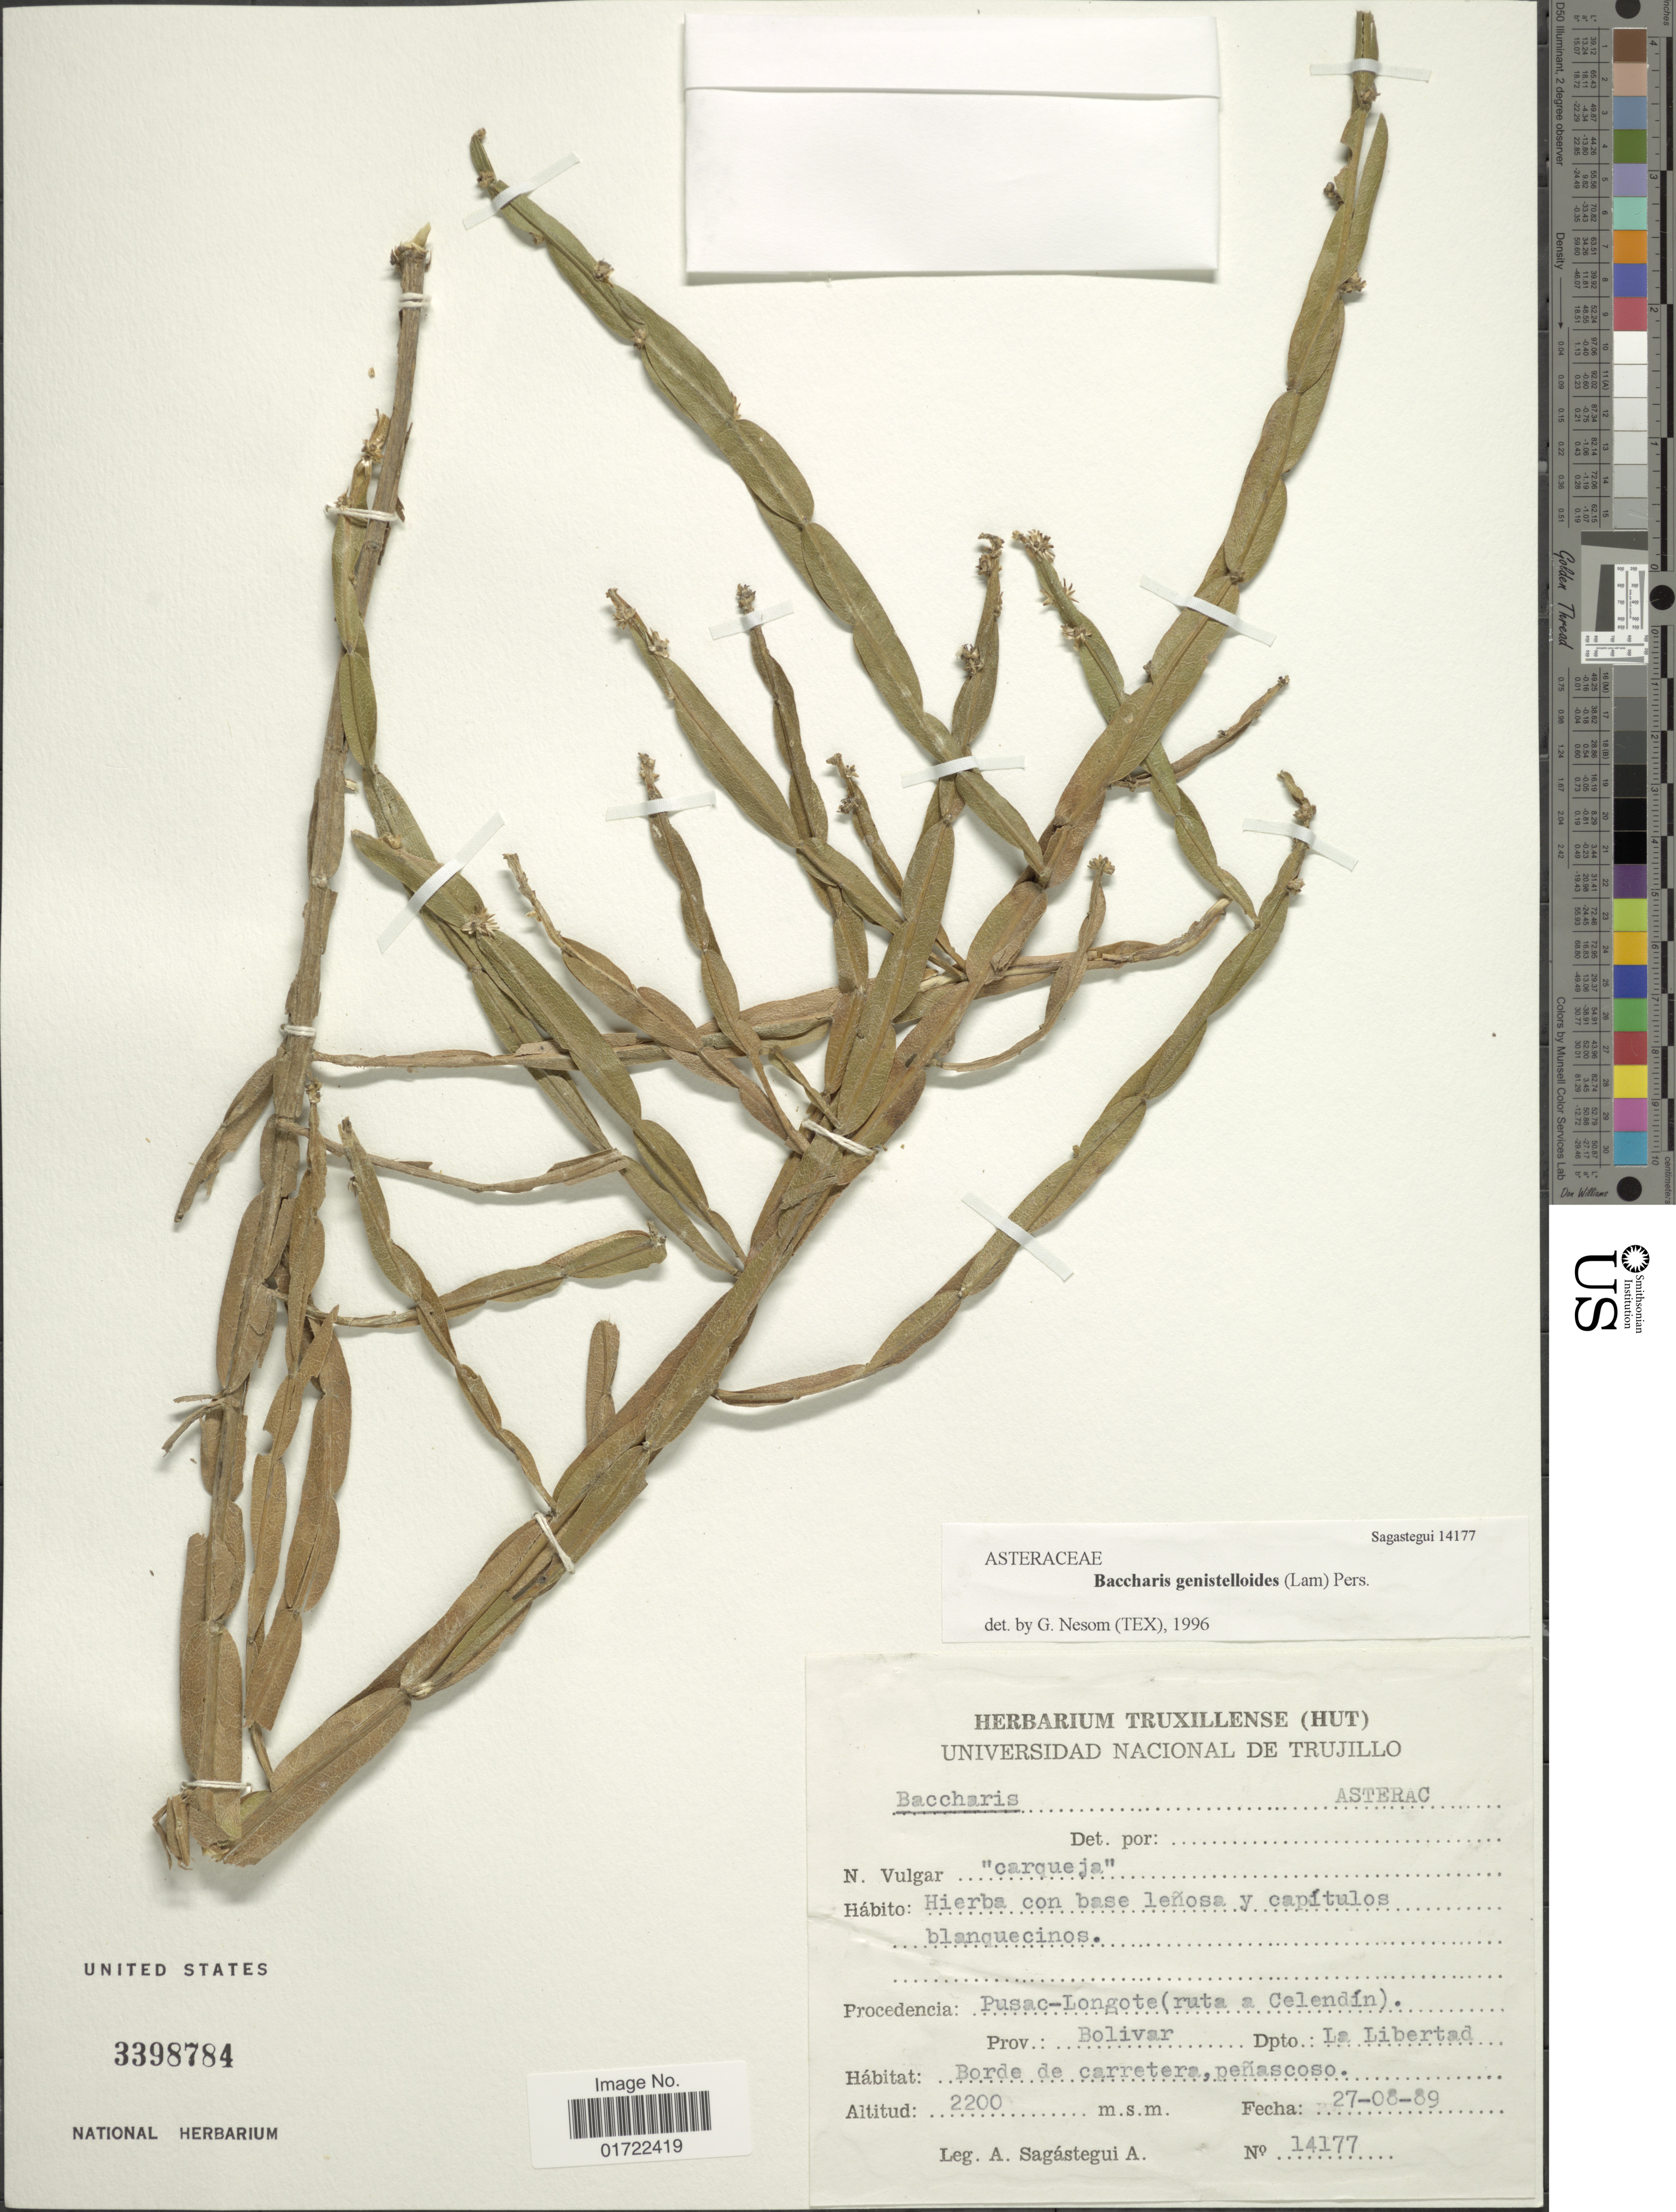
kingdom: Plantae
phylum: Tracheophyta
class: Magnoliopsida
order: Asterales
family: Asteraceae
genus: Baccharis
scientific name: Baccharis genistelloides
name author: (Lam.) Pers.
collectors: A. Sagástegui A.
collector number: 14177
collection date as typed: Transcribed d/m/y: 27/8/89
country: Peru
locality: Procedencia: Pusac-Longota (ruta a Celendin) Prov. Bolivar, Dpto. La Libertad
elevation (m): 2200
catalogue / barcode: US 3398784